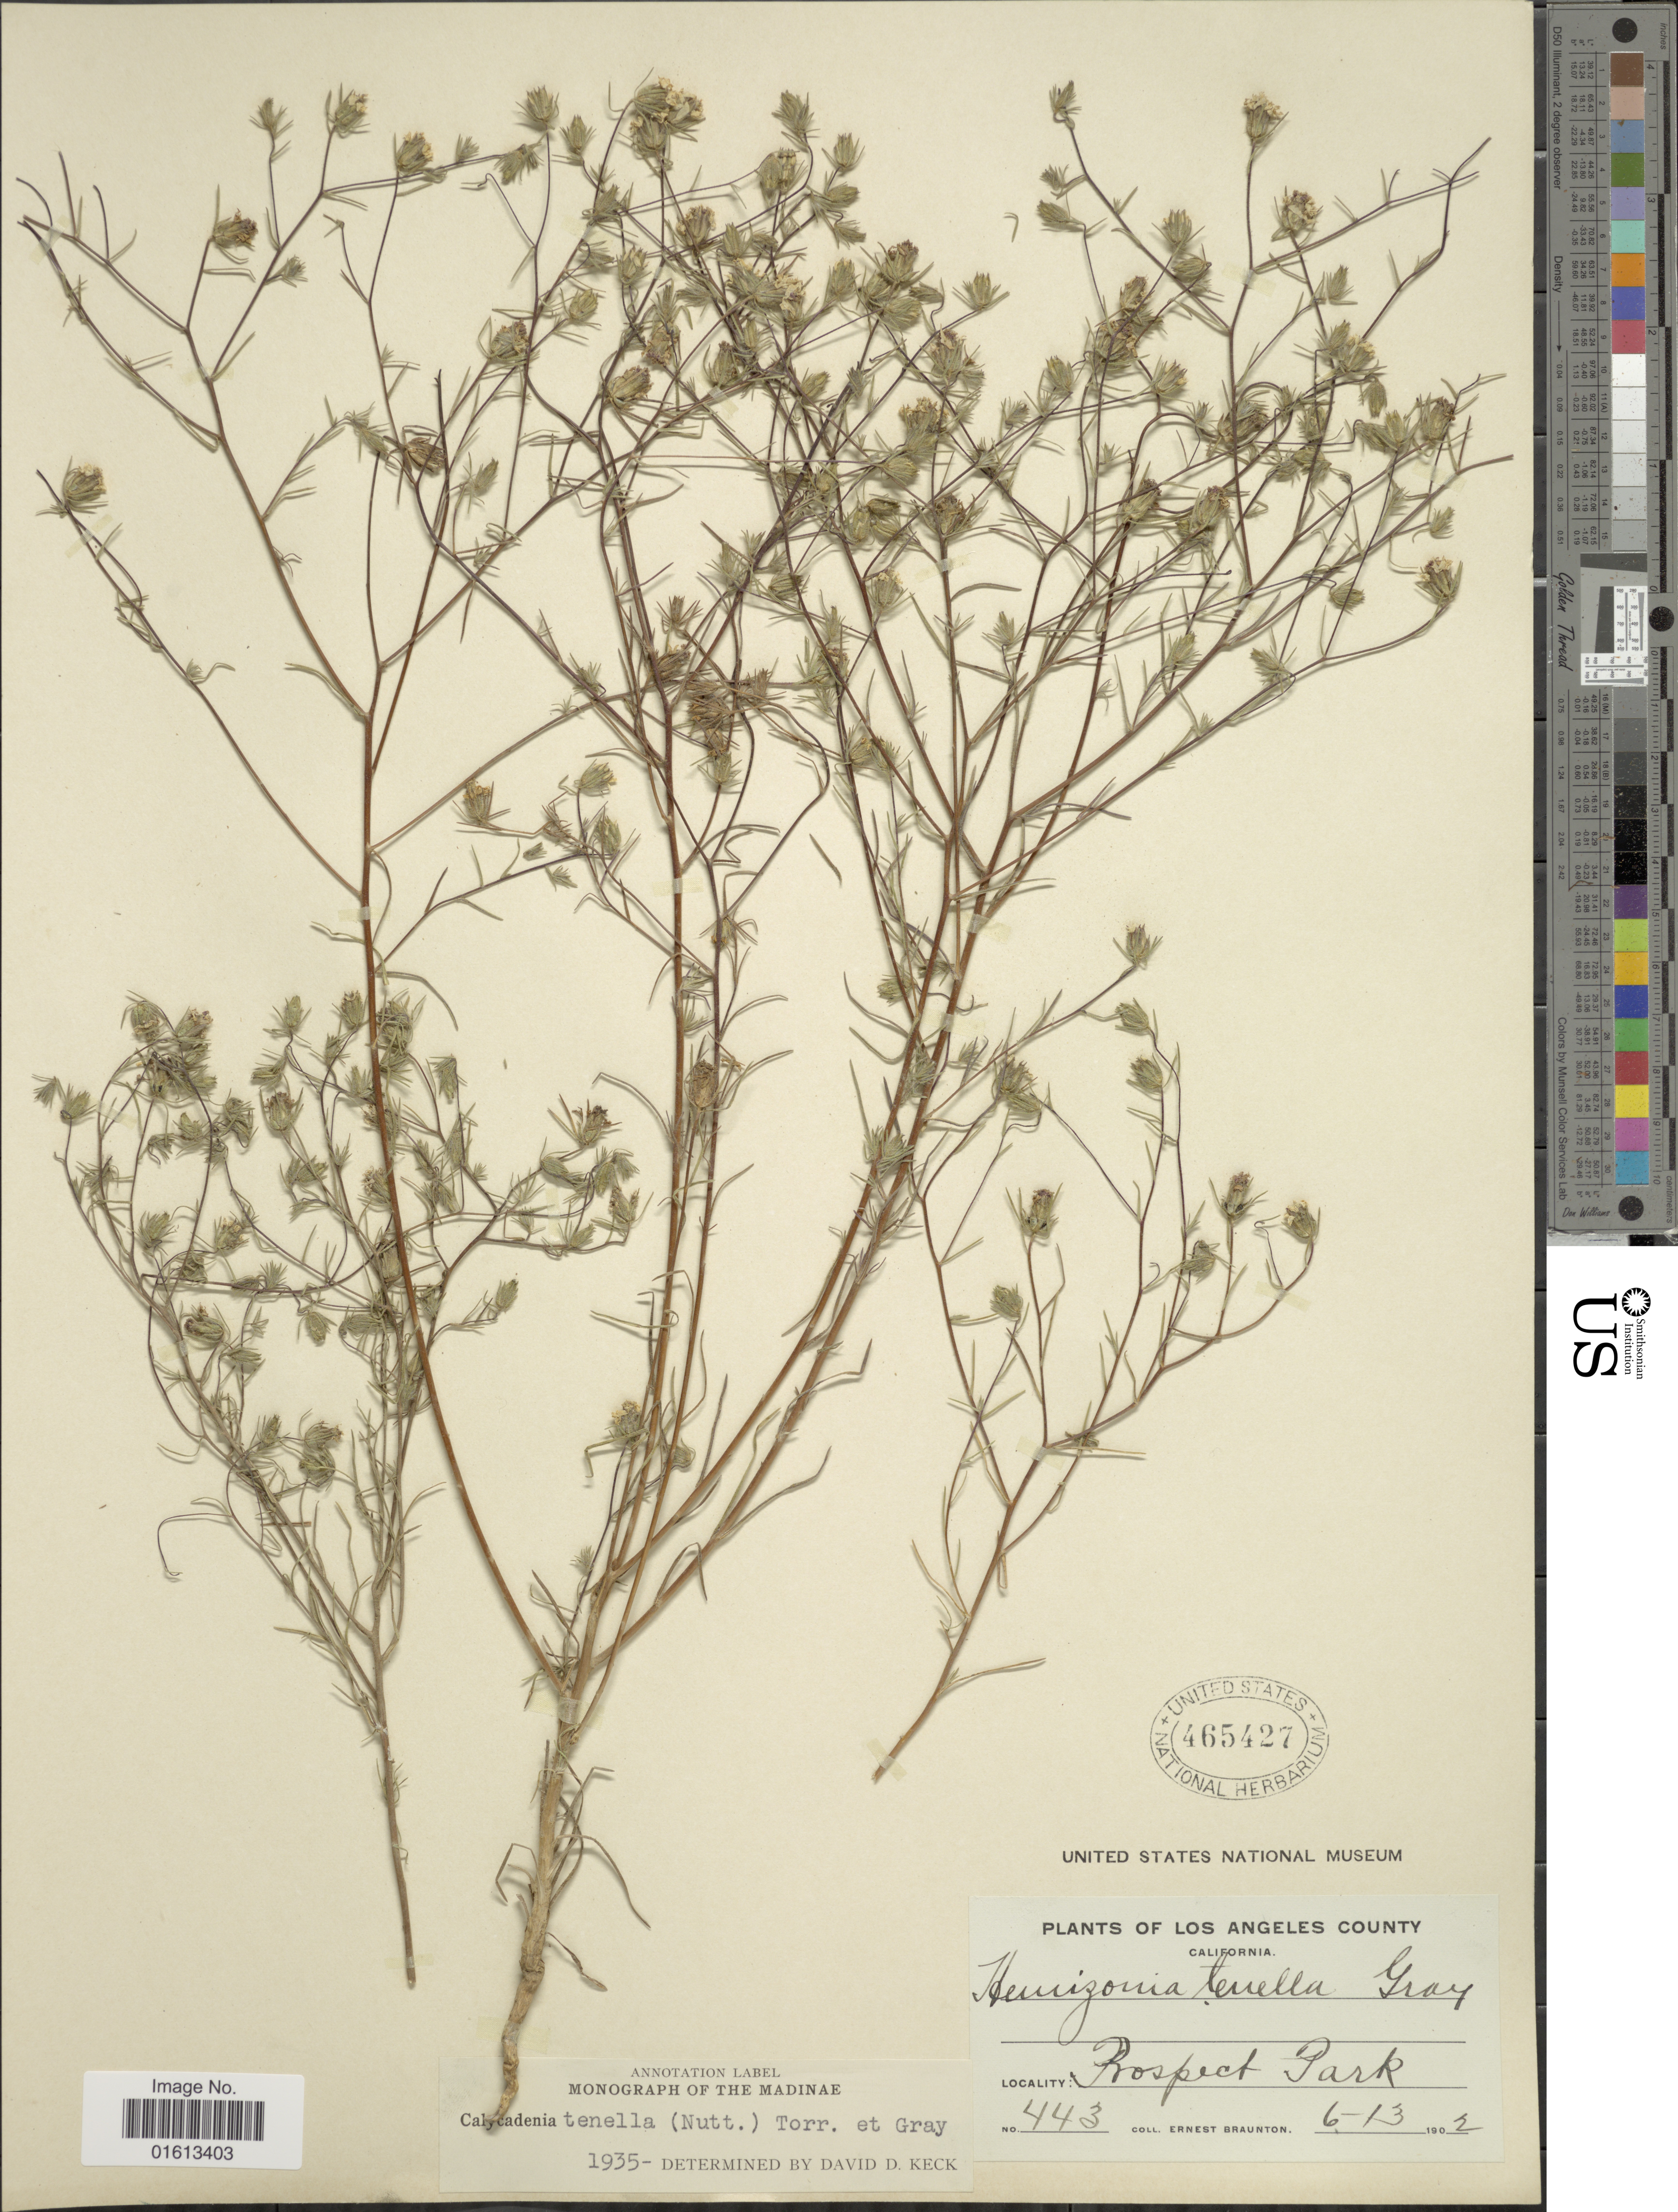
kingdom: Plantae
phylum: Tracheophyta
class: Magnoliopsida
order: Asterales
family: Asteraceae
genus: Calycadenia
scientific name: Calycadenia tenella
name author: (Nutt.) Torr. & A. Gray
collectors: E. Braunton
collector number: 443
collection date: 1902-06-13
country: United States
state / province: California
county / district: Los Angeles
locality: Los Angeles County, Rospect Park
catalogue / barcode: US 465427